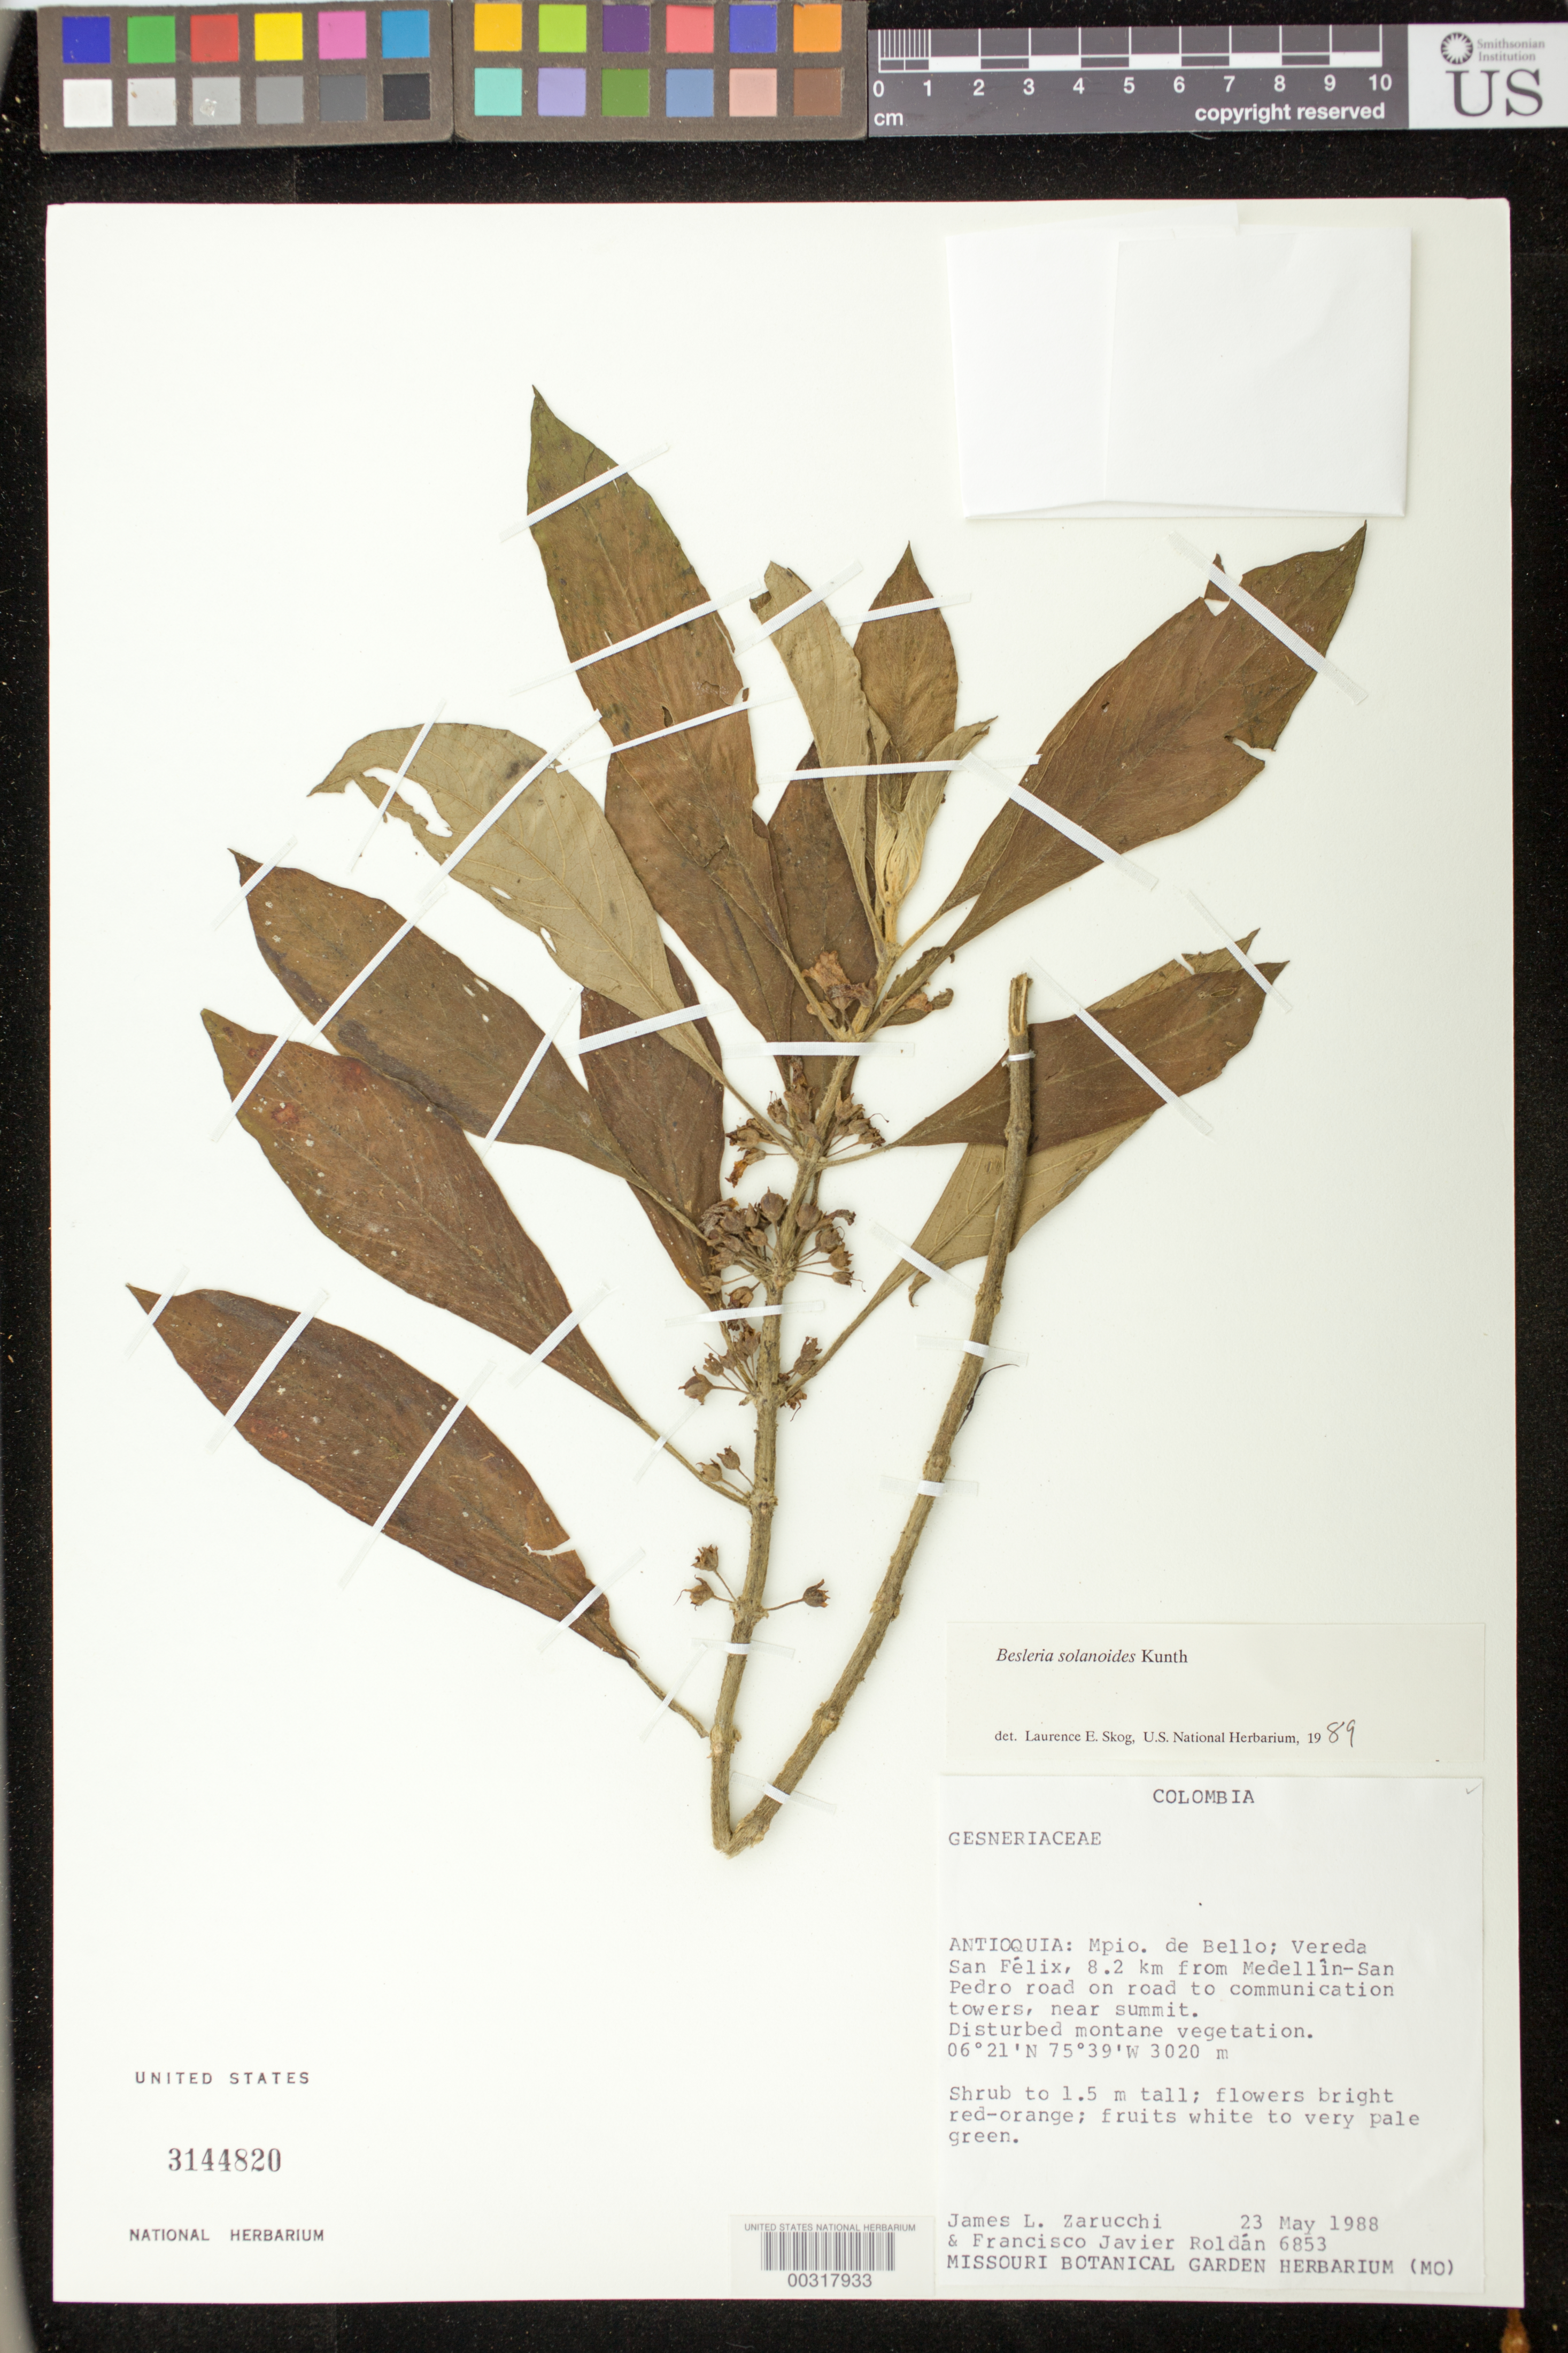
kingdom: Plantae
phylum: Tracheophyta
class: Magnoliopsida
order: Lamiales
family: Gesneriaceae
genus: Besleria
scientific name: Besleria solanoides var. solanoides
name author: Kunth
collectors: J. L. Zarucchi & F. J. Roldán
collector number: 6853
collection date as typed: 23 May 1988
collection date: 1988-05-23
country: Colombia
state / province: Antioquia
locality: Mun. of Bello, San Felix path, 8.2 km from Medellin-San Pedro road on road to communication towers, near summit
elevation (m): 3020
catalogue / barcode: US 3144820